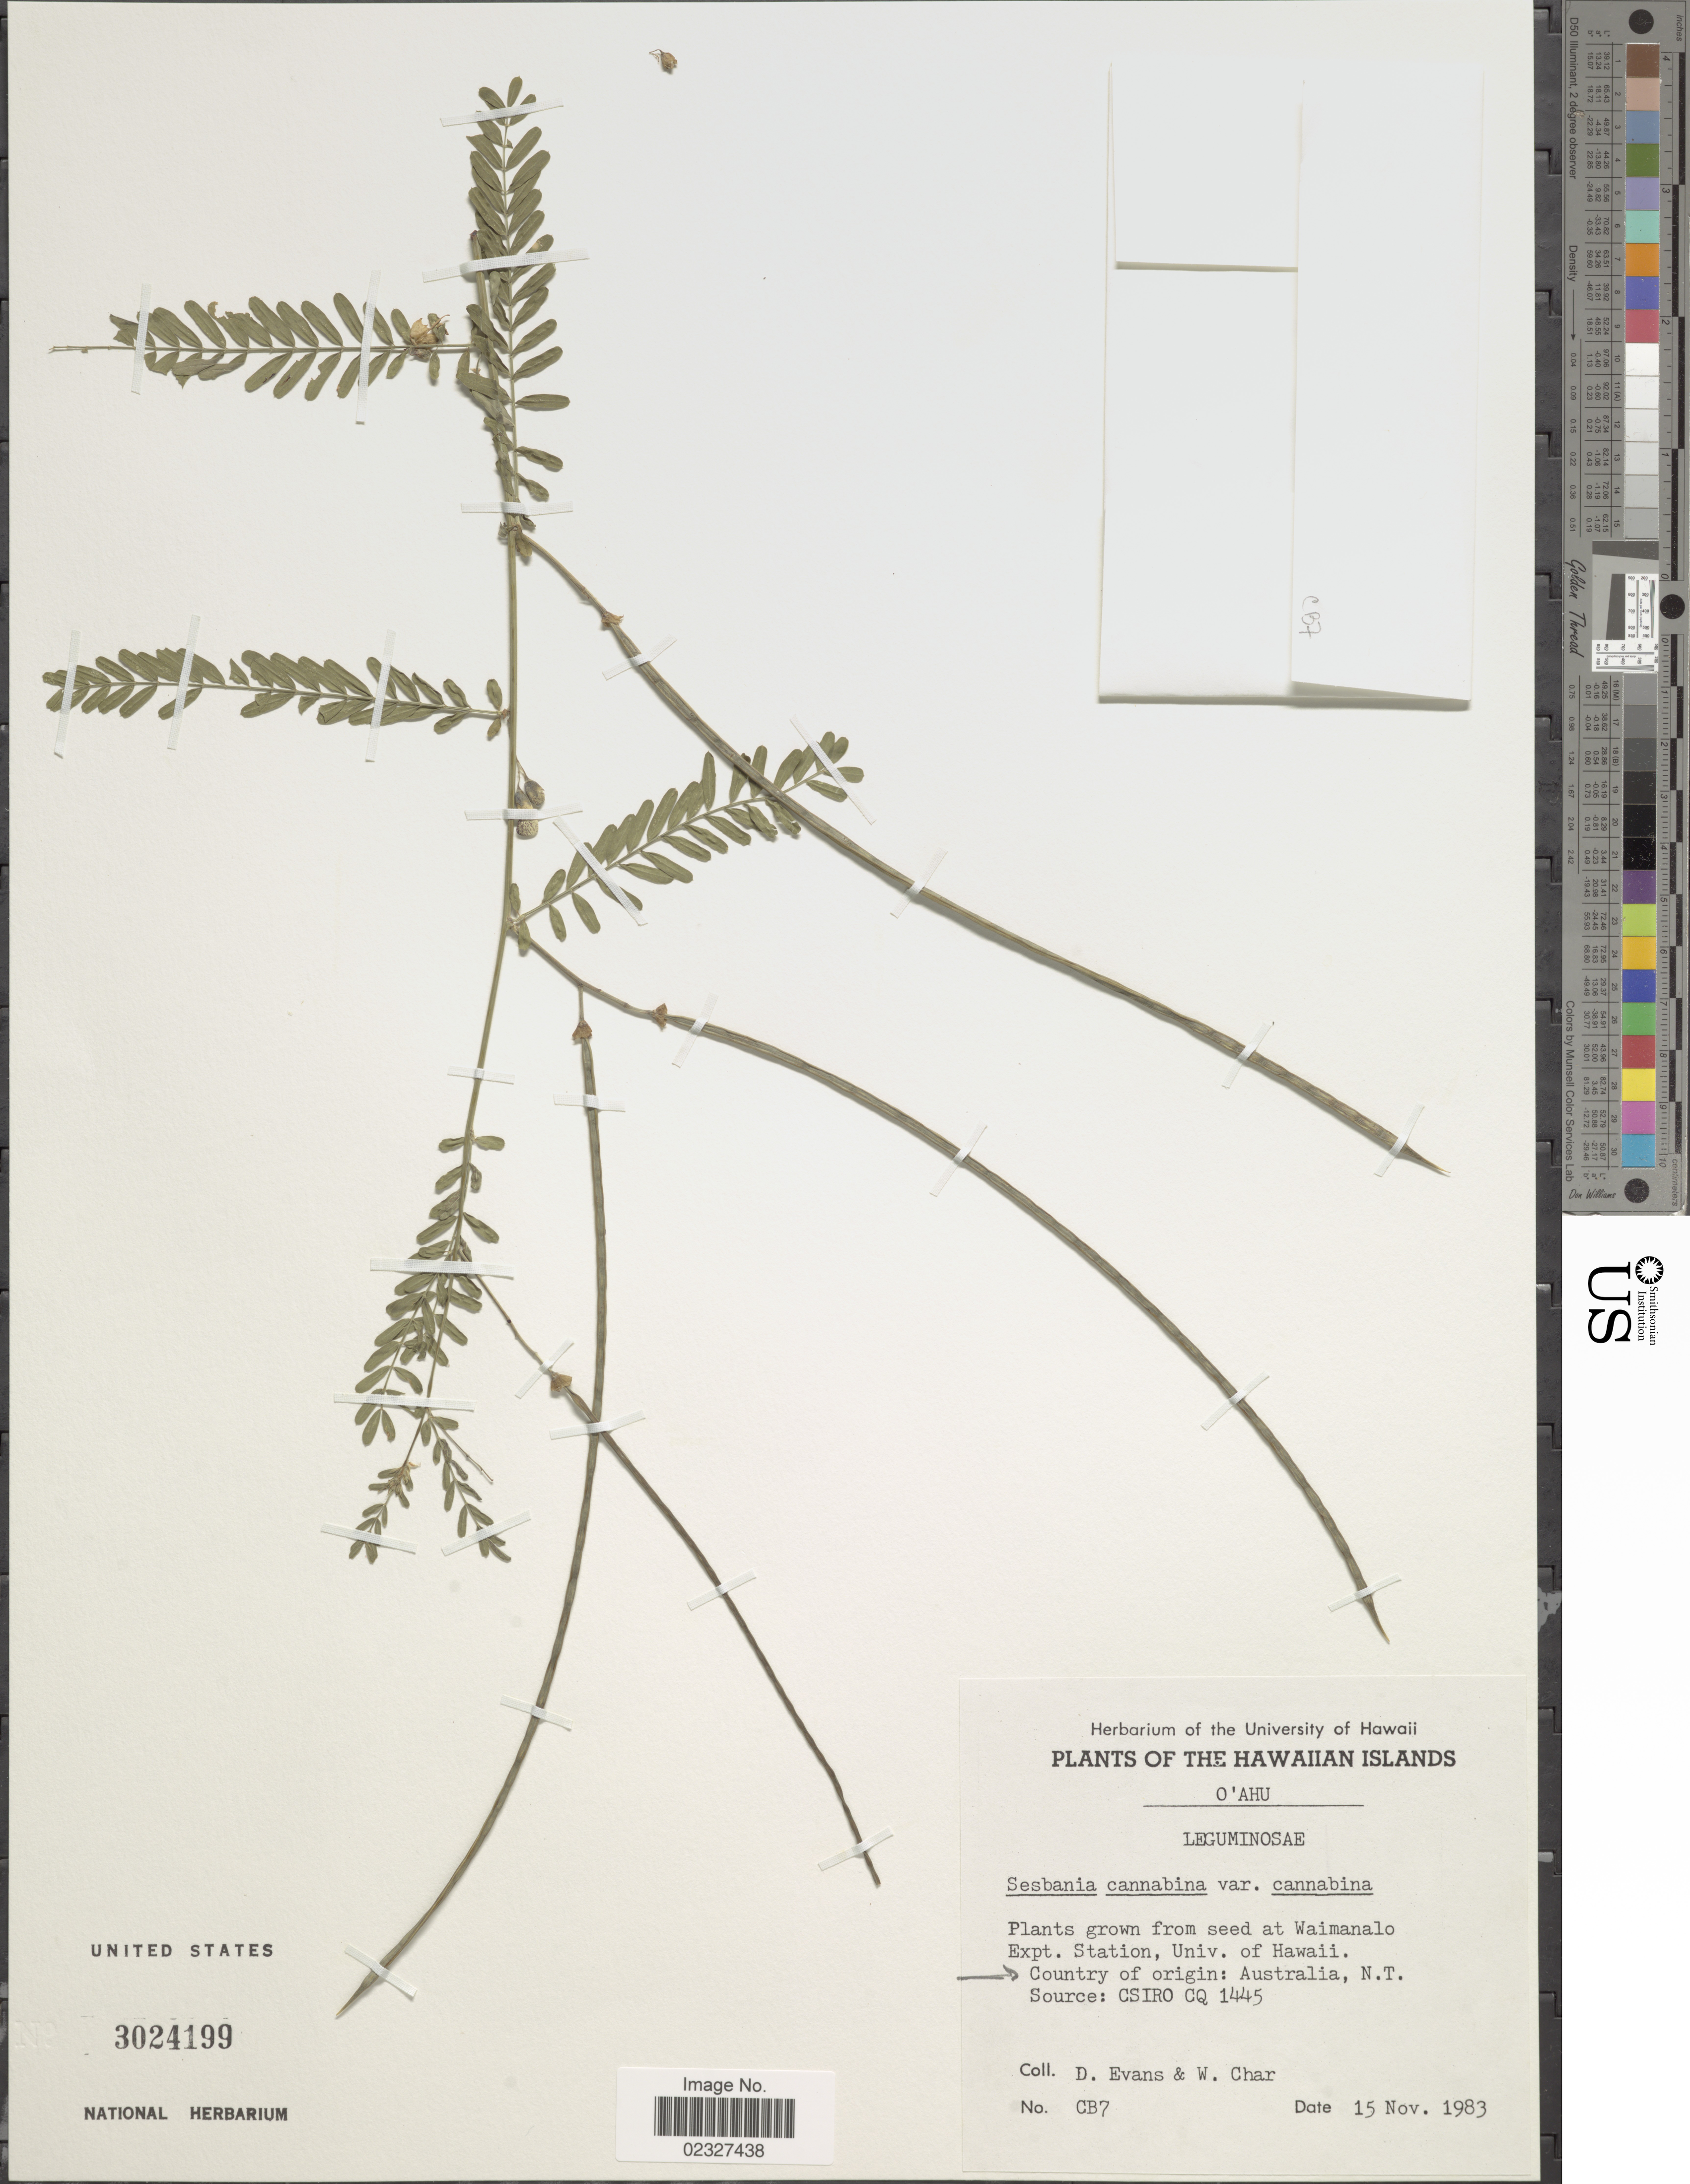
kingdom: Plantae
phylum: Tracheophyta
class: Magnoliopsida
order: Fabales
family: Fabaceae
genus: Sesbania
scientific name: Sesbania cannabina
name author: (Retz.) Poir.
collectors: D. Evans & W. Char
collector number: CB7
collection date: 1983-11-15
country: United States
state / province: Hawaii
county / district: Honolulu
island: Oahu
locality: Waimanalo Expt. Station, Univ. of Hawaii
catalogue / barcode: US 3024199